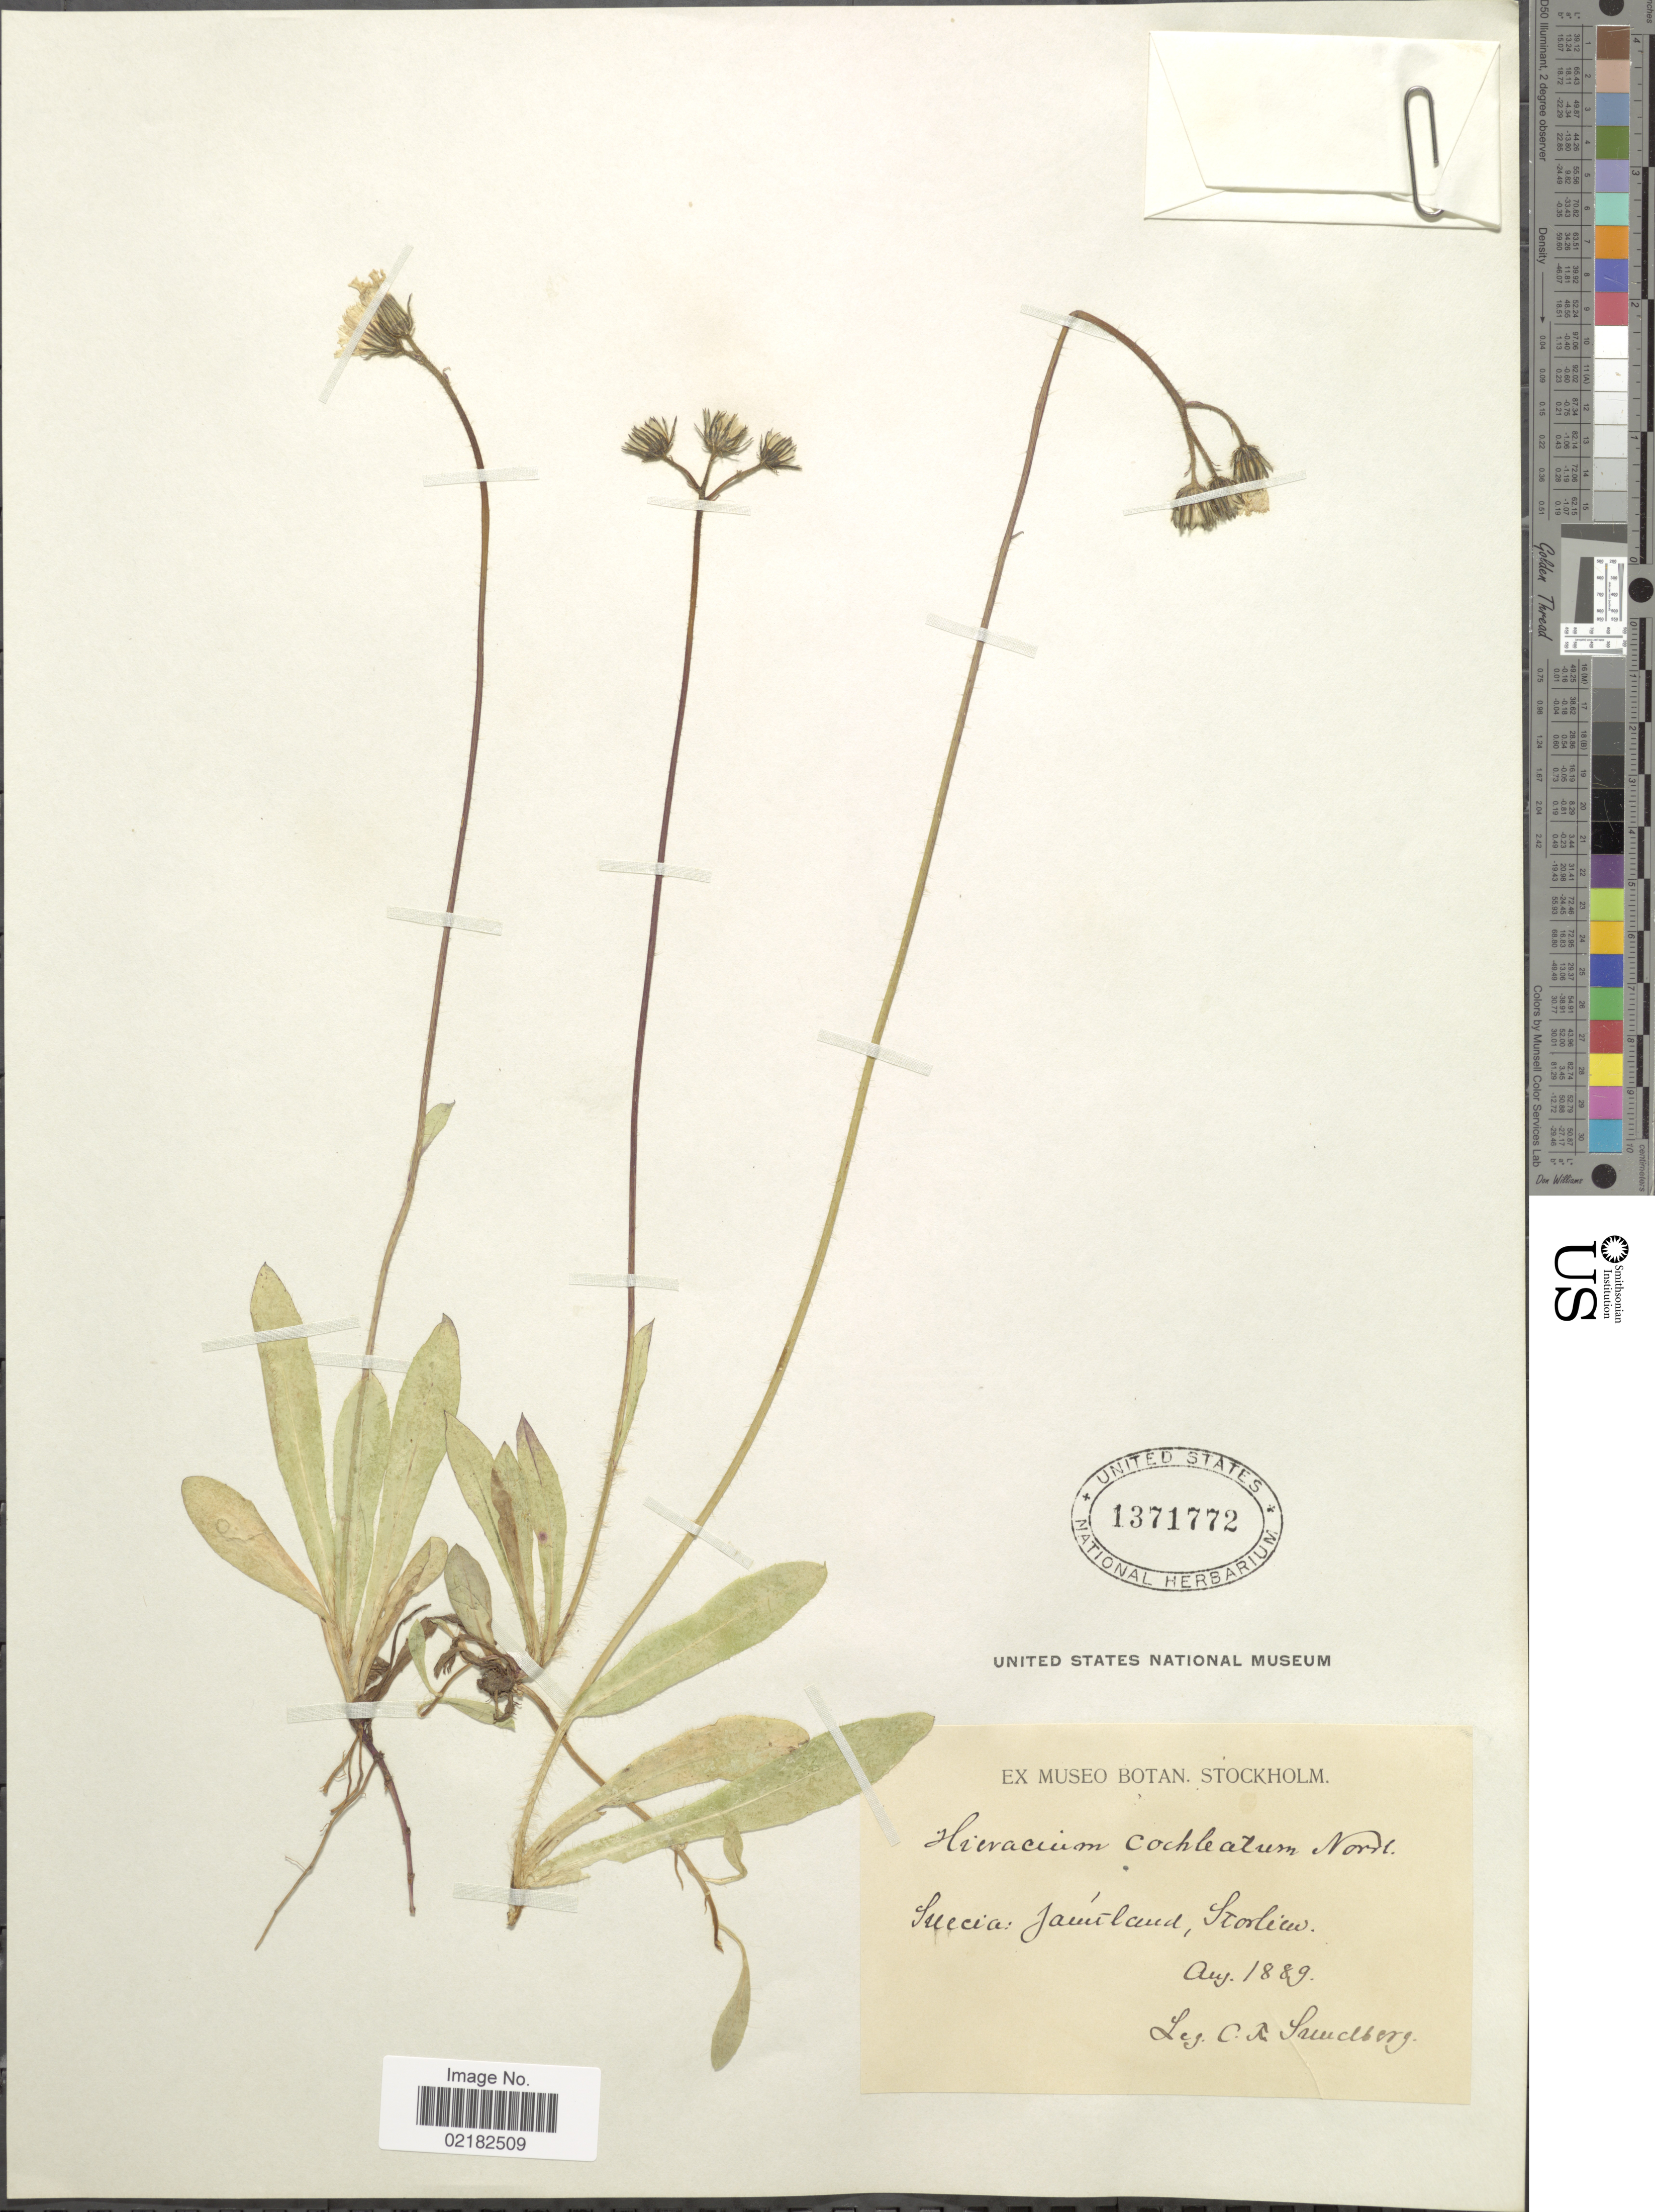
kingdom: Plantae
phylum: Tracheophyta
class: Magnoliopsida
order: Asterales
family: Asteraceae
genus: Hieracium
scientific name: Hieracium cochleatum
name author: Norrlin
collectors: C. Sandberg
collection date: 1889-08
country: Sweden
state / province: Jämtland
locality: Suecia, Jamtland, Storlieu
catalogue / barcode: US 1371772